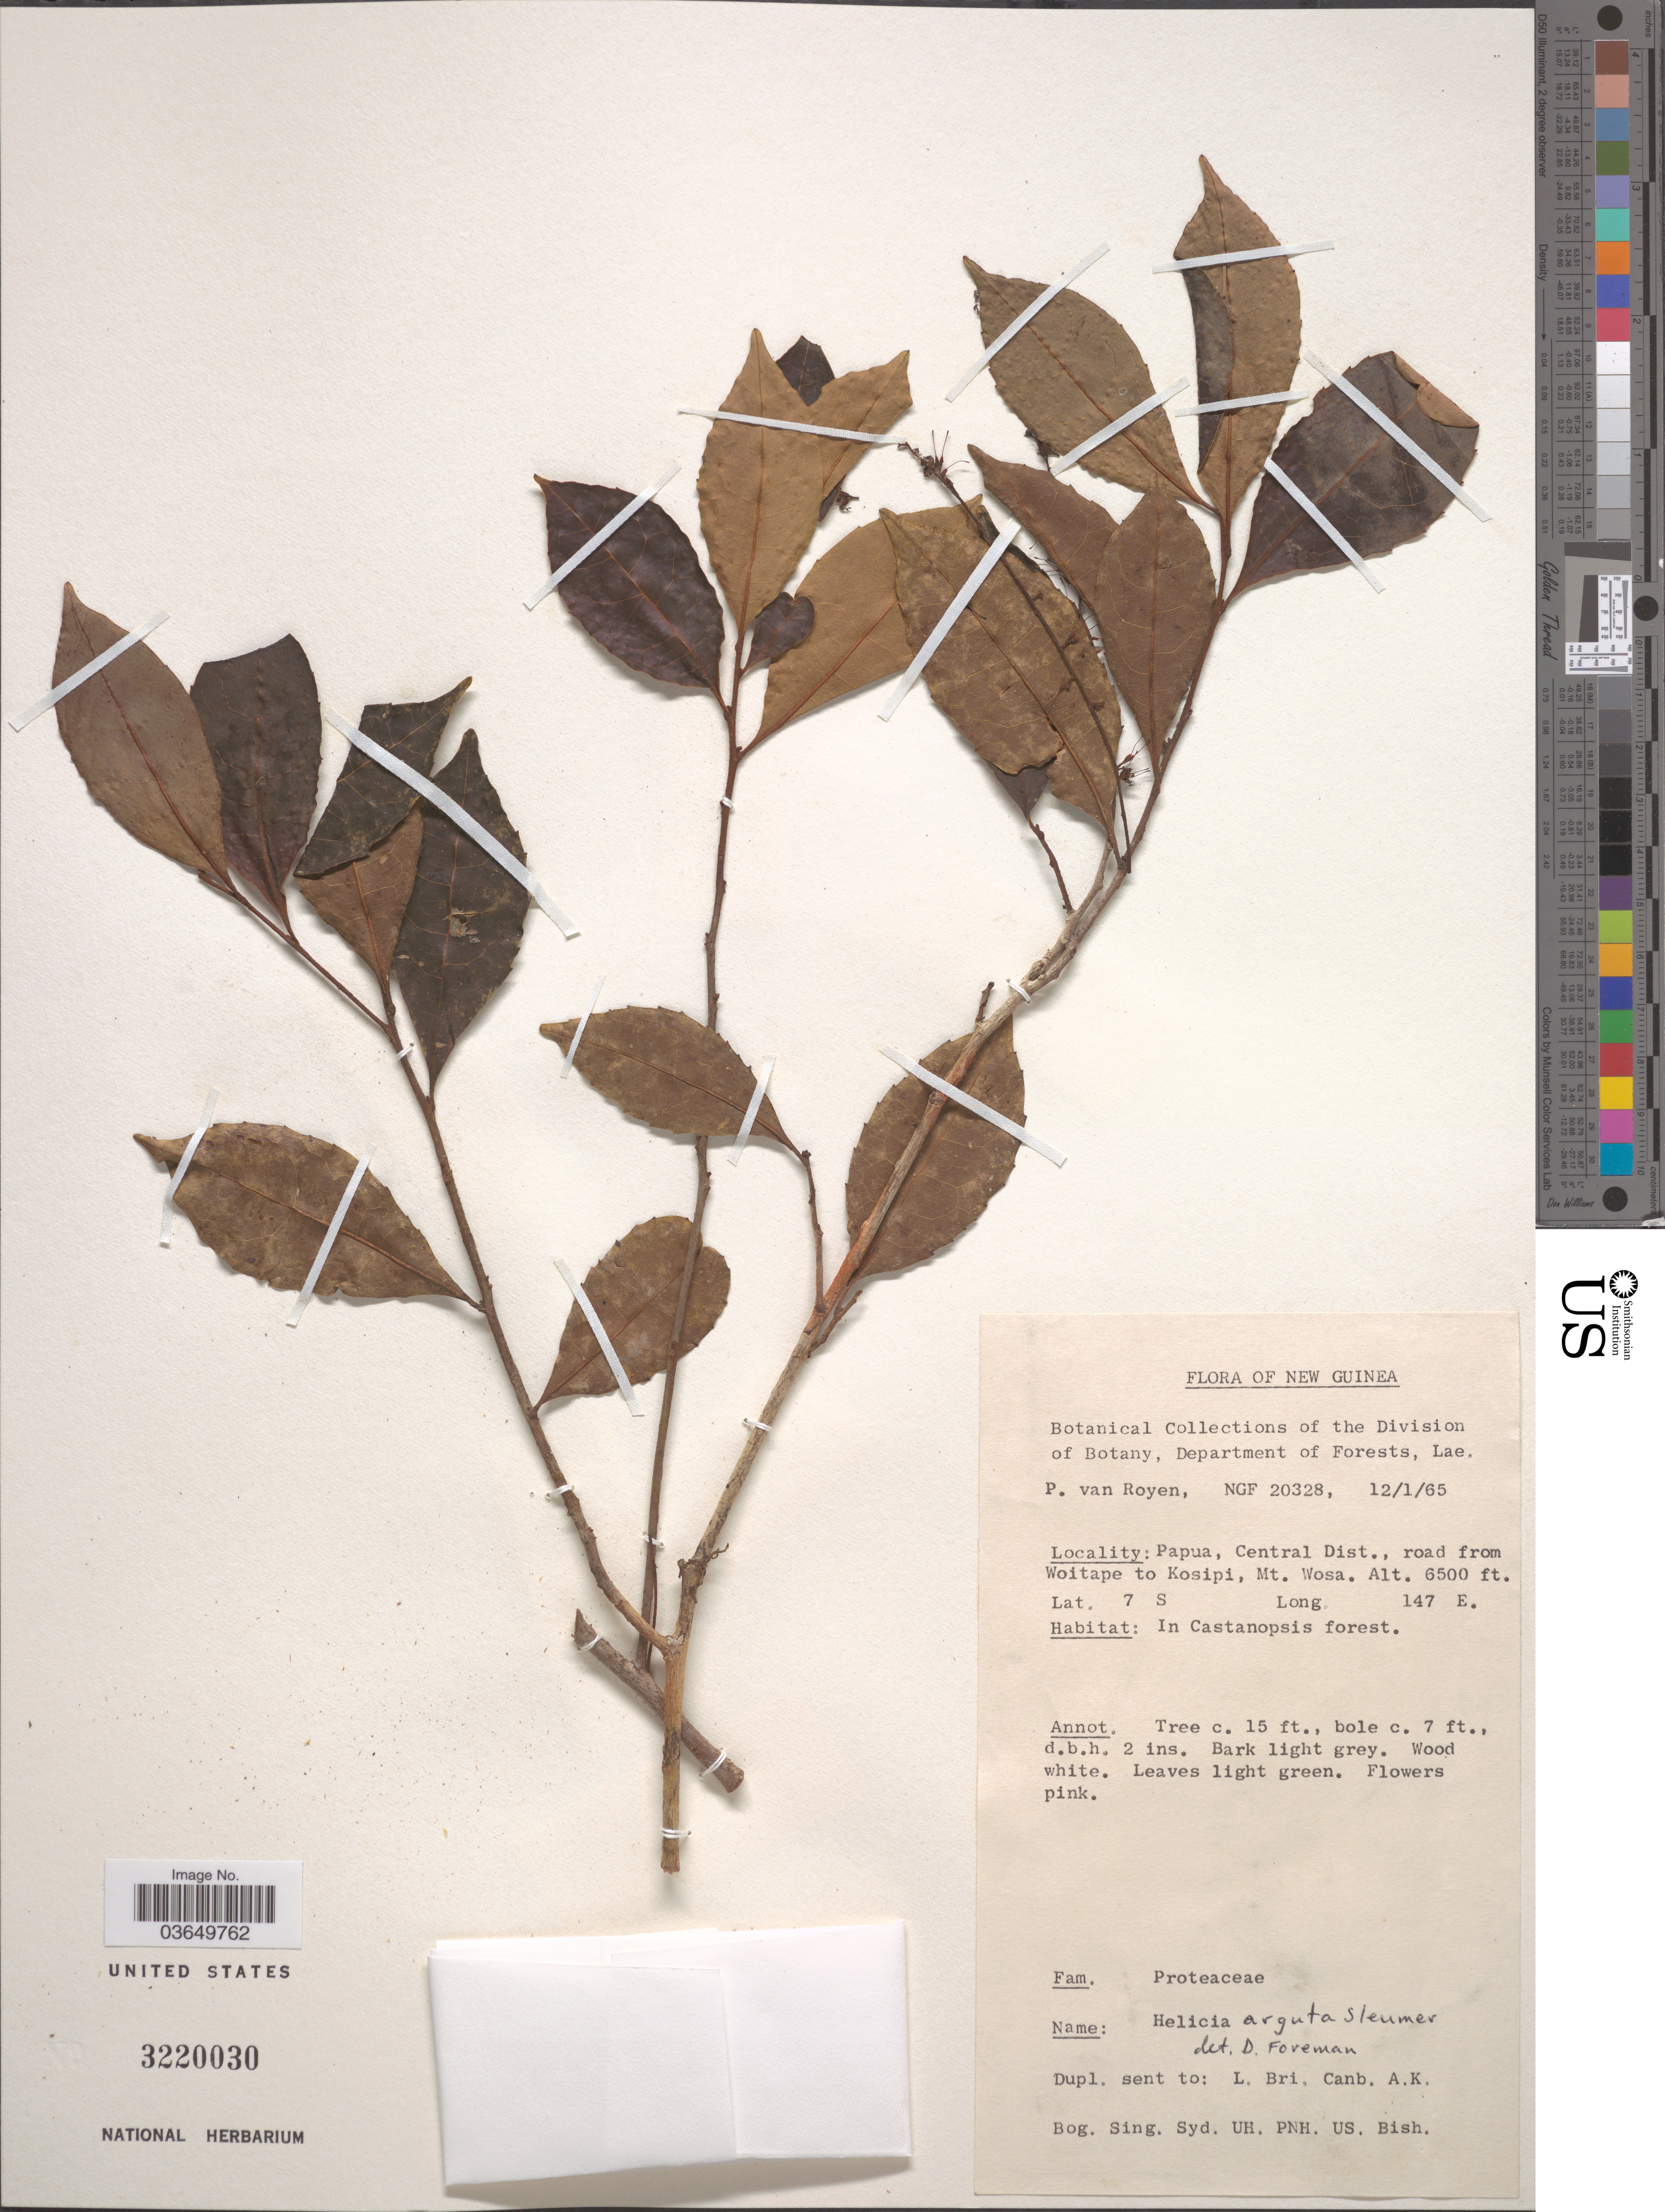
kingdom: Plantae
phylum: Tracheophyta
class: Magnoliopsida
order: Proteales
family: Proteaceae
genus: Helicia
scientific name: Helicia arguta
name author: Sleumer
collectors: P. van Royen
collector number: NGF 20328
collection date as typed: Transcribed d/m/y: 12/1/65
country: Papua New Guinea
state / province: Central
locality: New Guinea. Papua, Central Dist., road from Woitape to Kosipi, Mt. Wosa.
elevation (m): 1981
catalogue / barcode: US 3220030